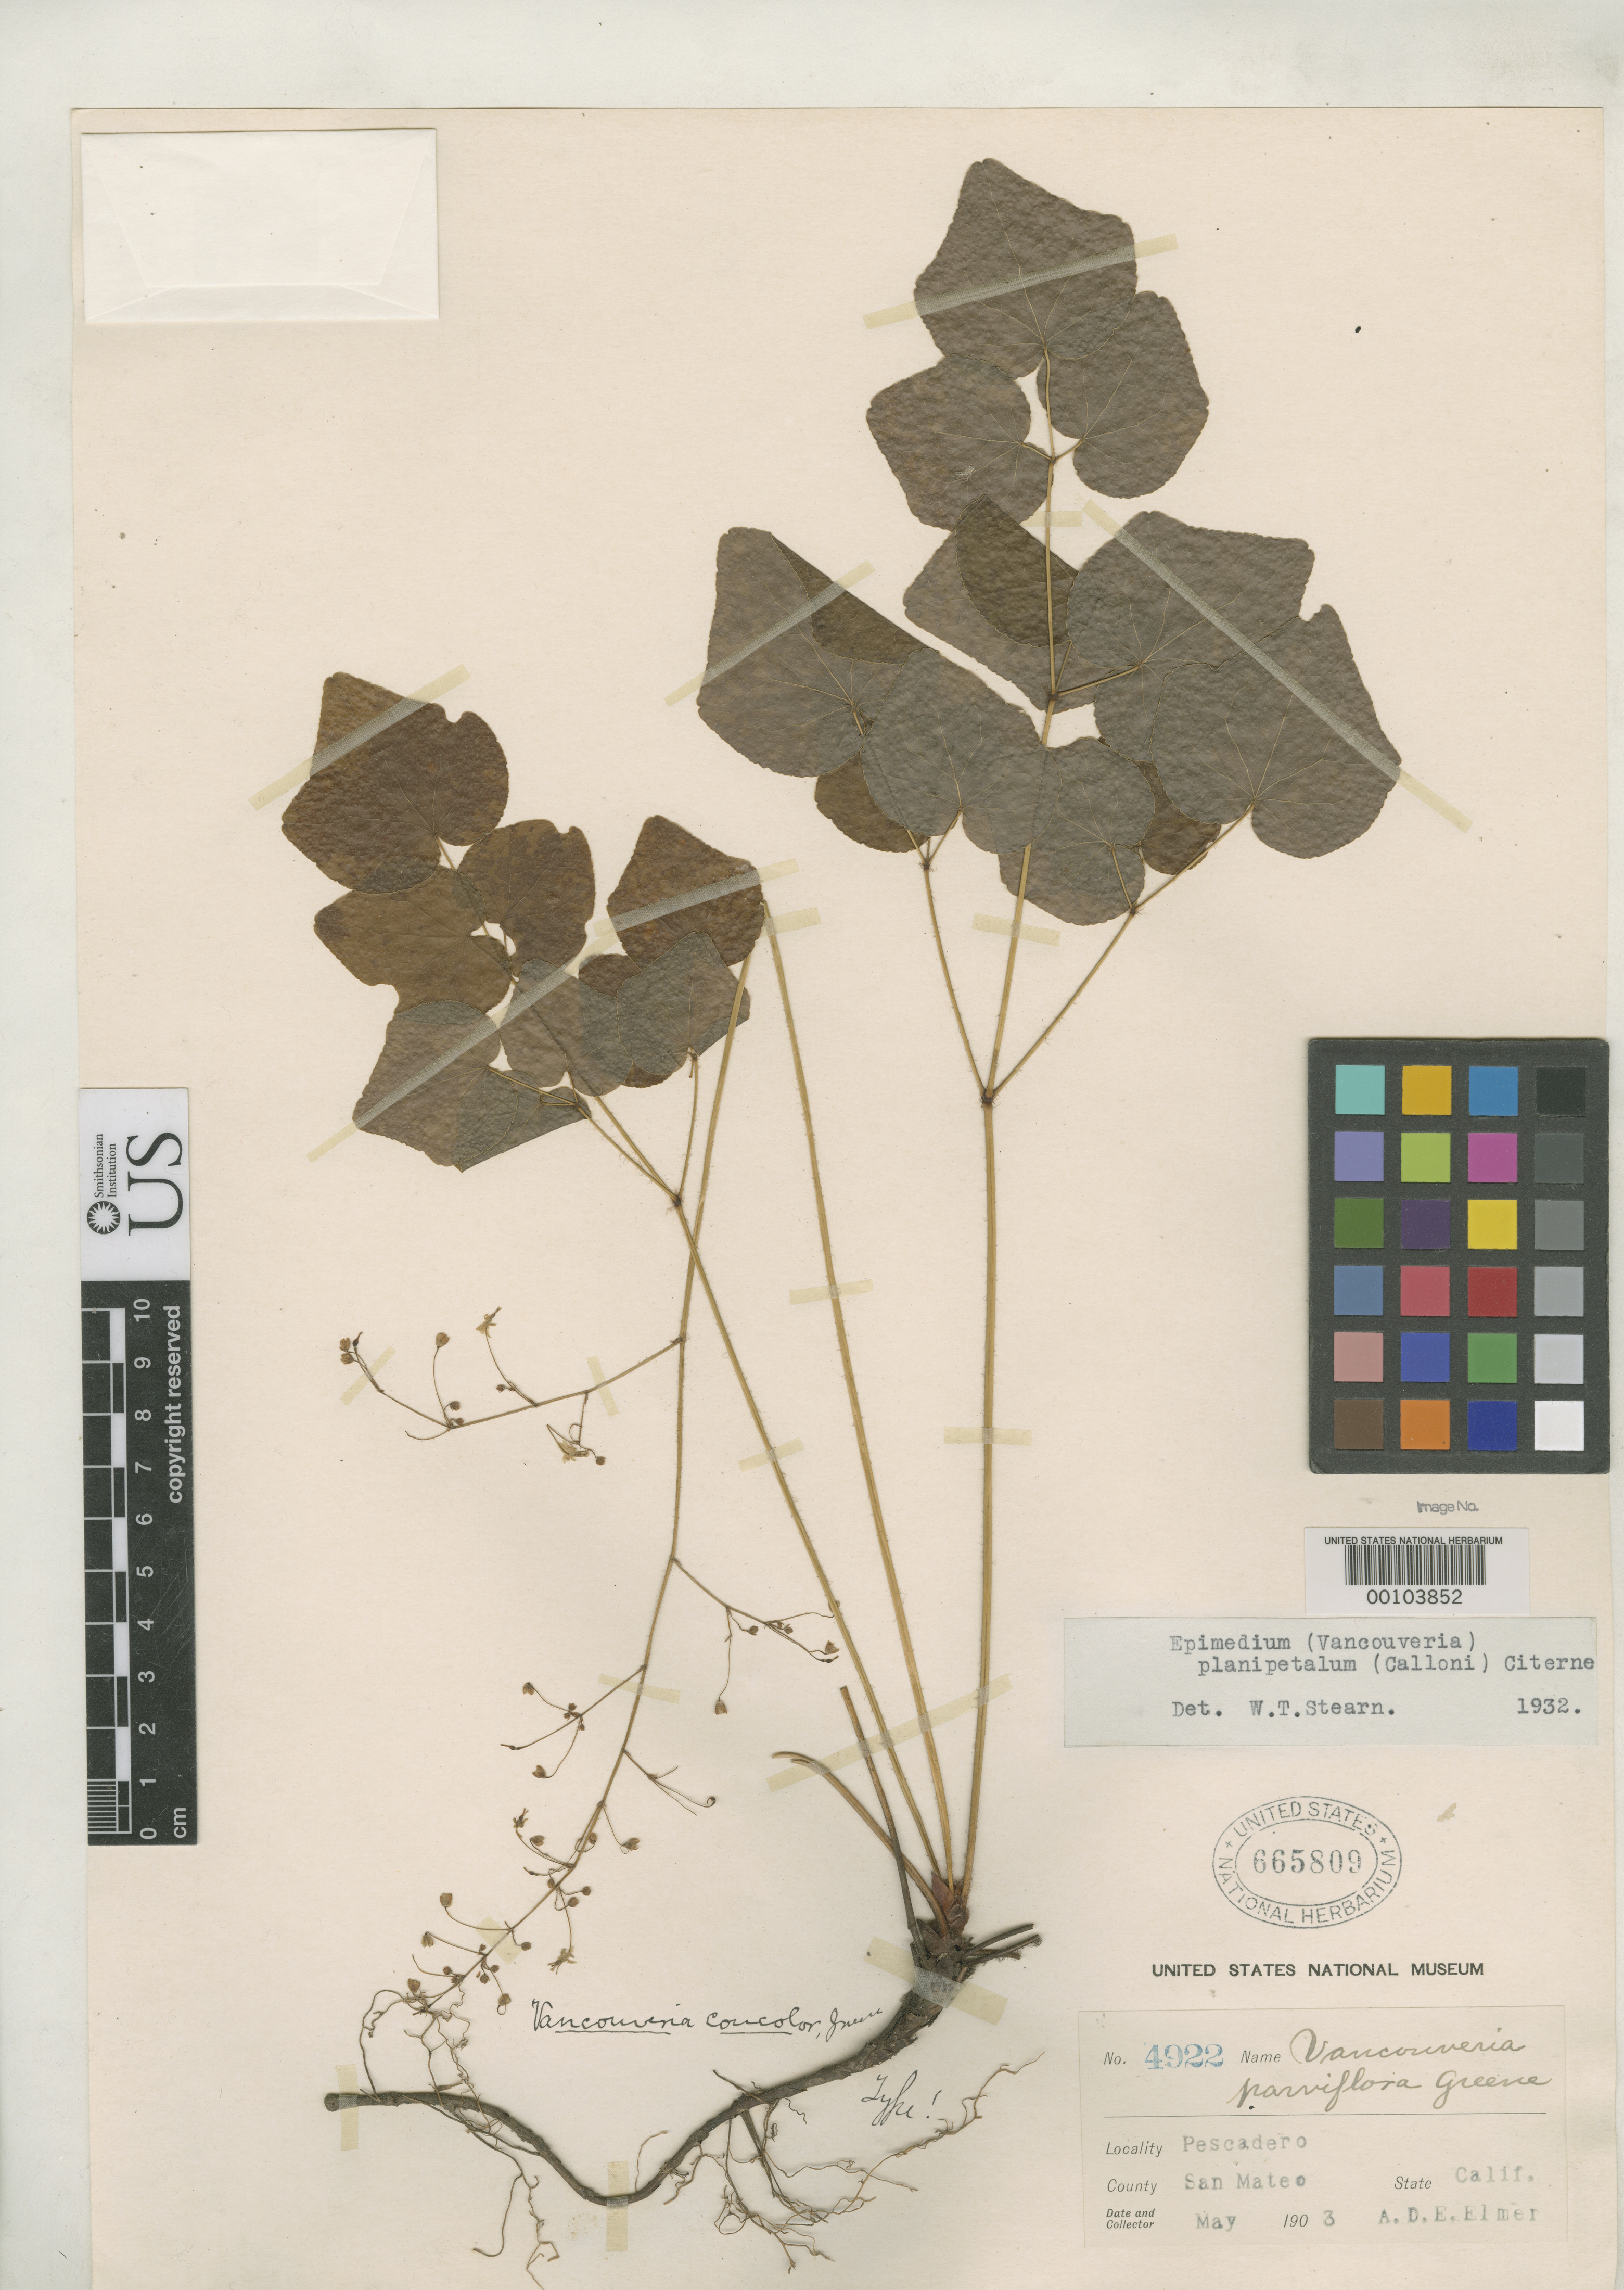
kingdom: Plantae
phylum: Tracheophyta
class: Magnoliopsida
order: Ranunculales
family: Berberidaceae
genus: Vancouveria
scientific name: Vancouveria concolor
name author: Greene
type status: Holotype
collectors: A. D. E. Elmer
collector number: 4922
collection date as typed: May 1903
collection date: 1903-05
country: United States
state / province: California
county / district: San Mateo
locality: Mountains near Pescadero.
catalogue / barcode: US 665809